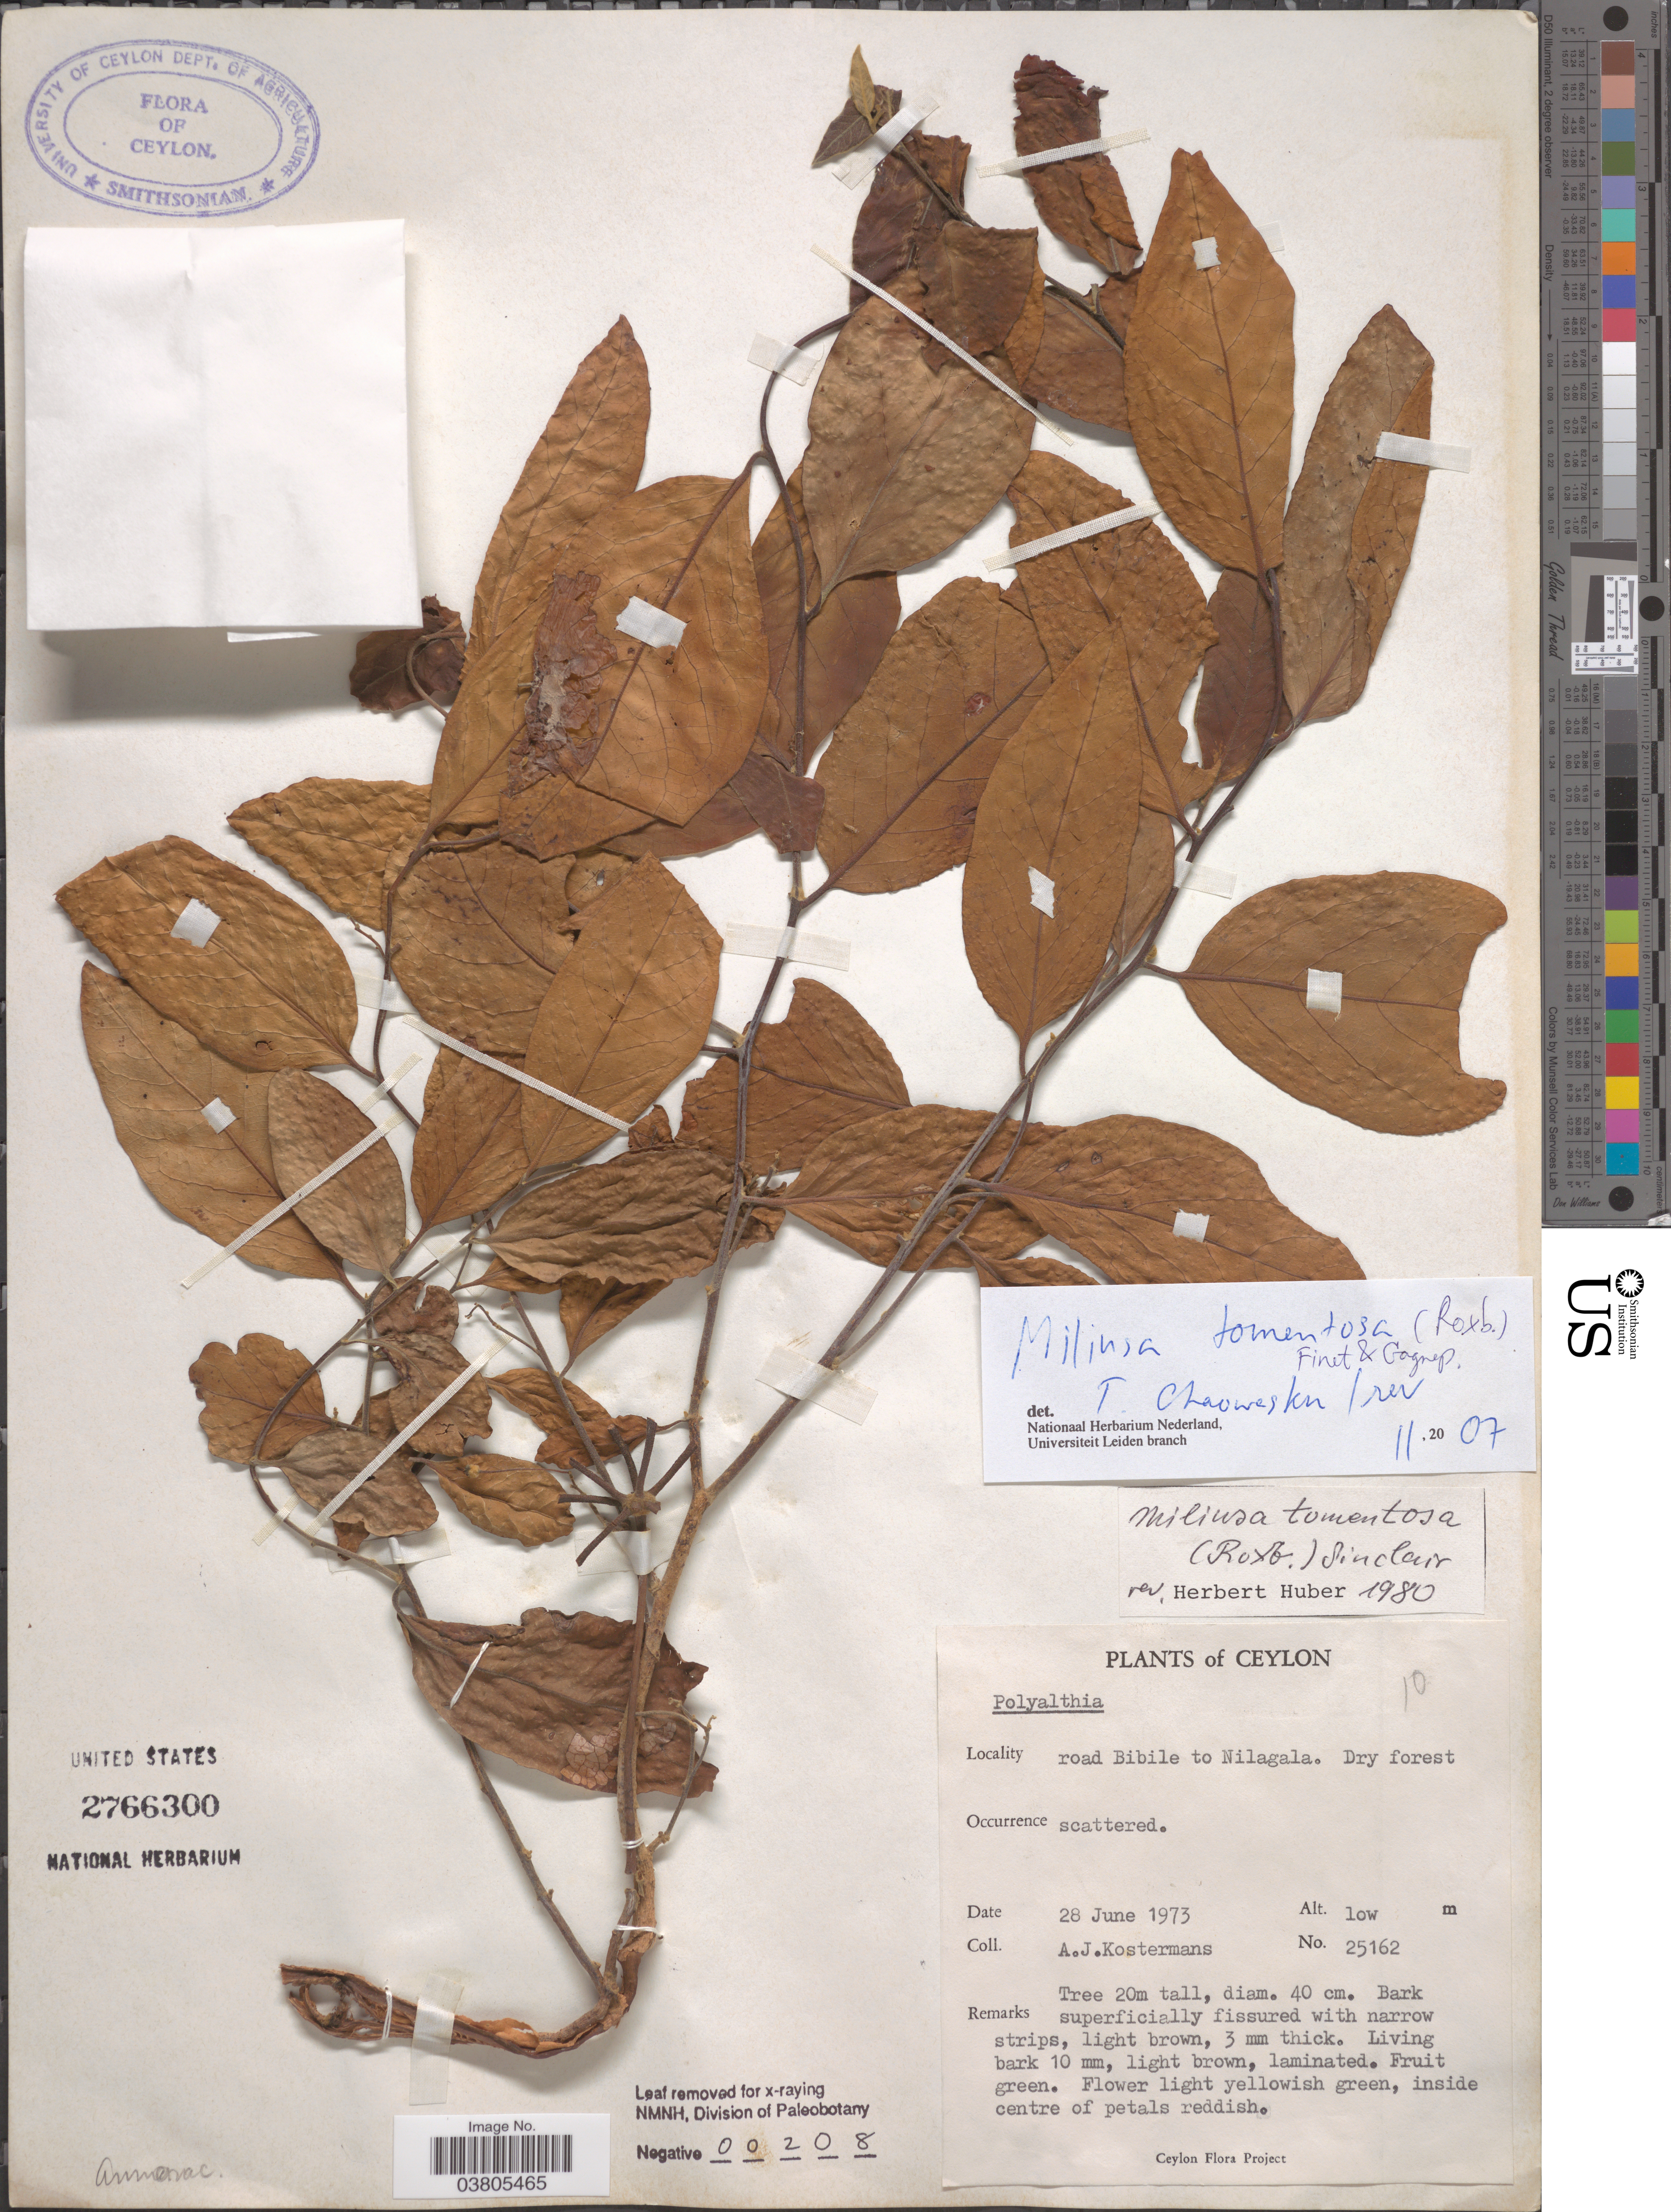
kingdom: Plantae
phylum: Tracheophyta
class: Magnoliopsida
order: Magnoliales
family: Annonaceae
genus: Miliusa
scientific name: Miliusa tomentosa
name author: (Roxb.) J. Sinclair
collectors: A. J. G. Kostermans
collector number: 25162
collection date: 1973-06-28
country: Sri Lanka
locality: Ceylon. Road Bibile to Nilagala.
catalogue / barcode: US 2766300